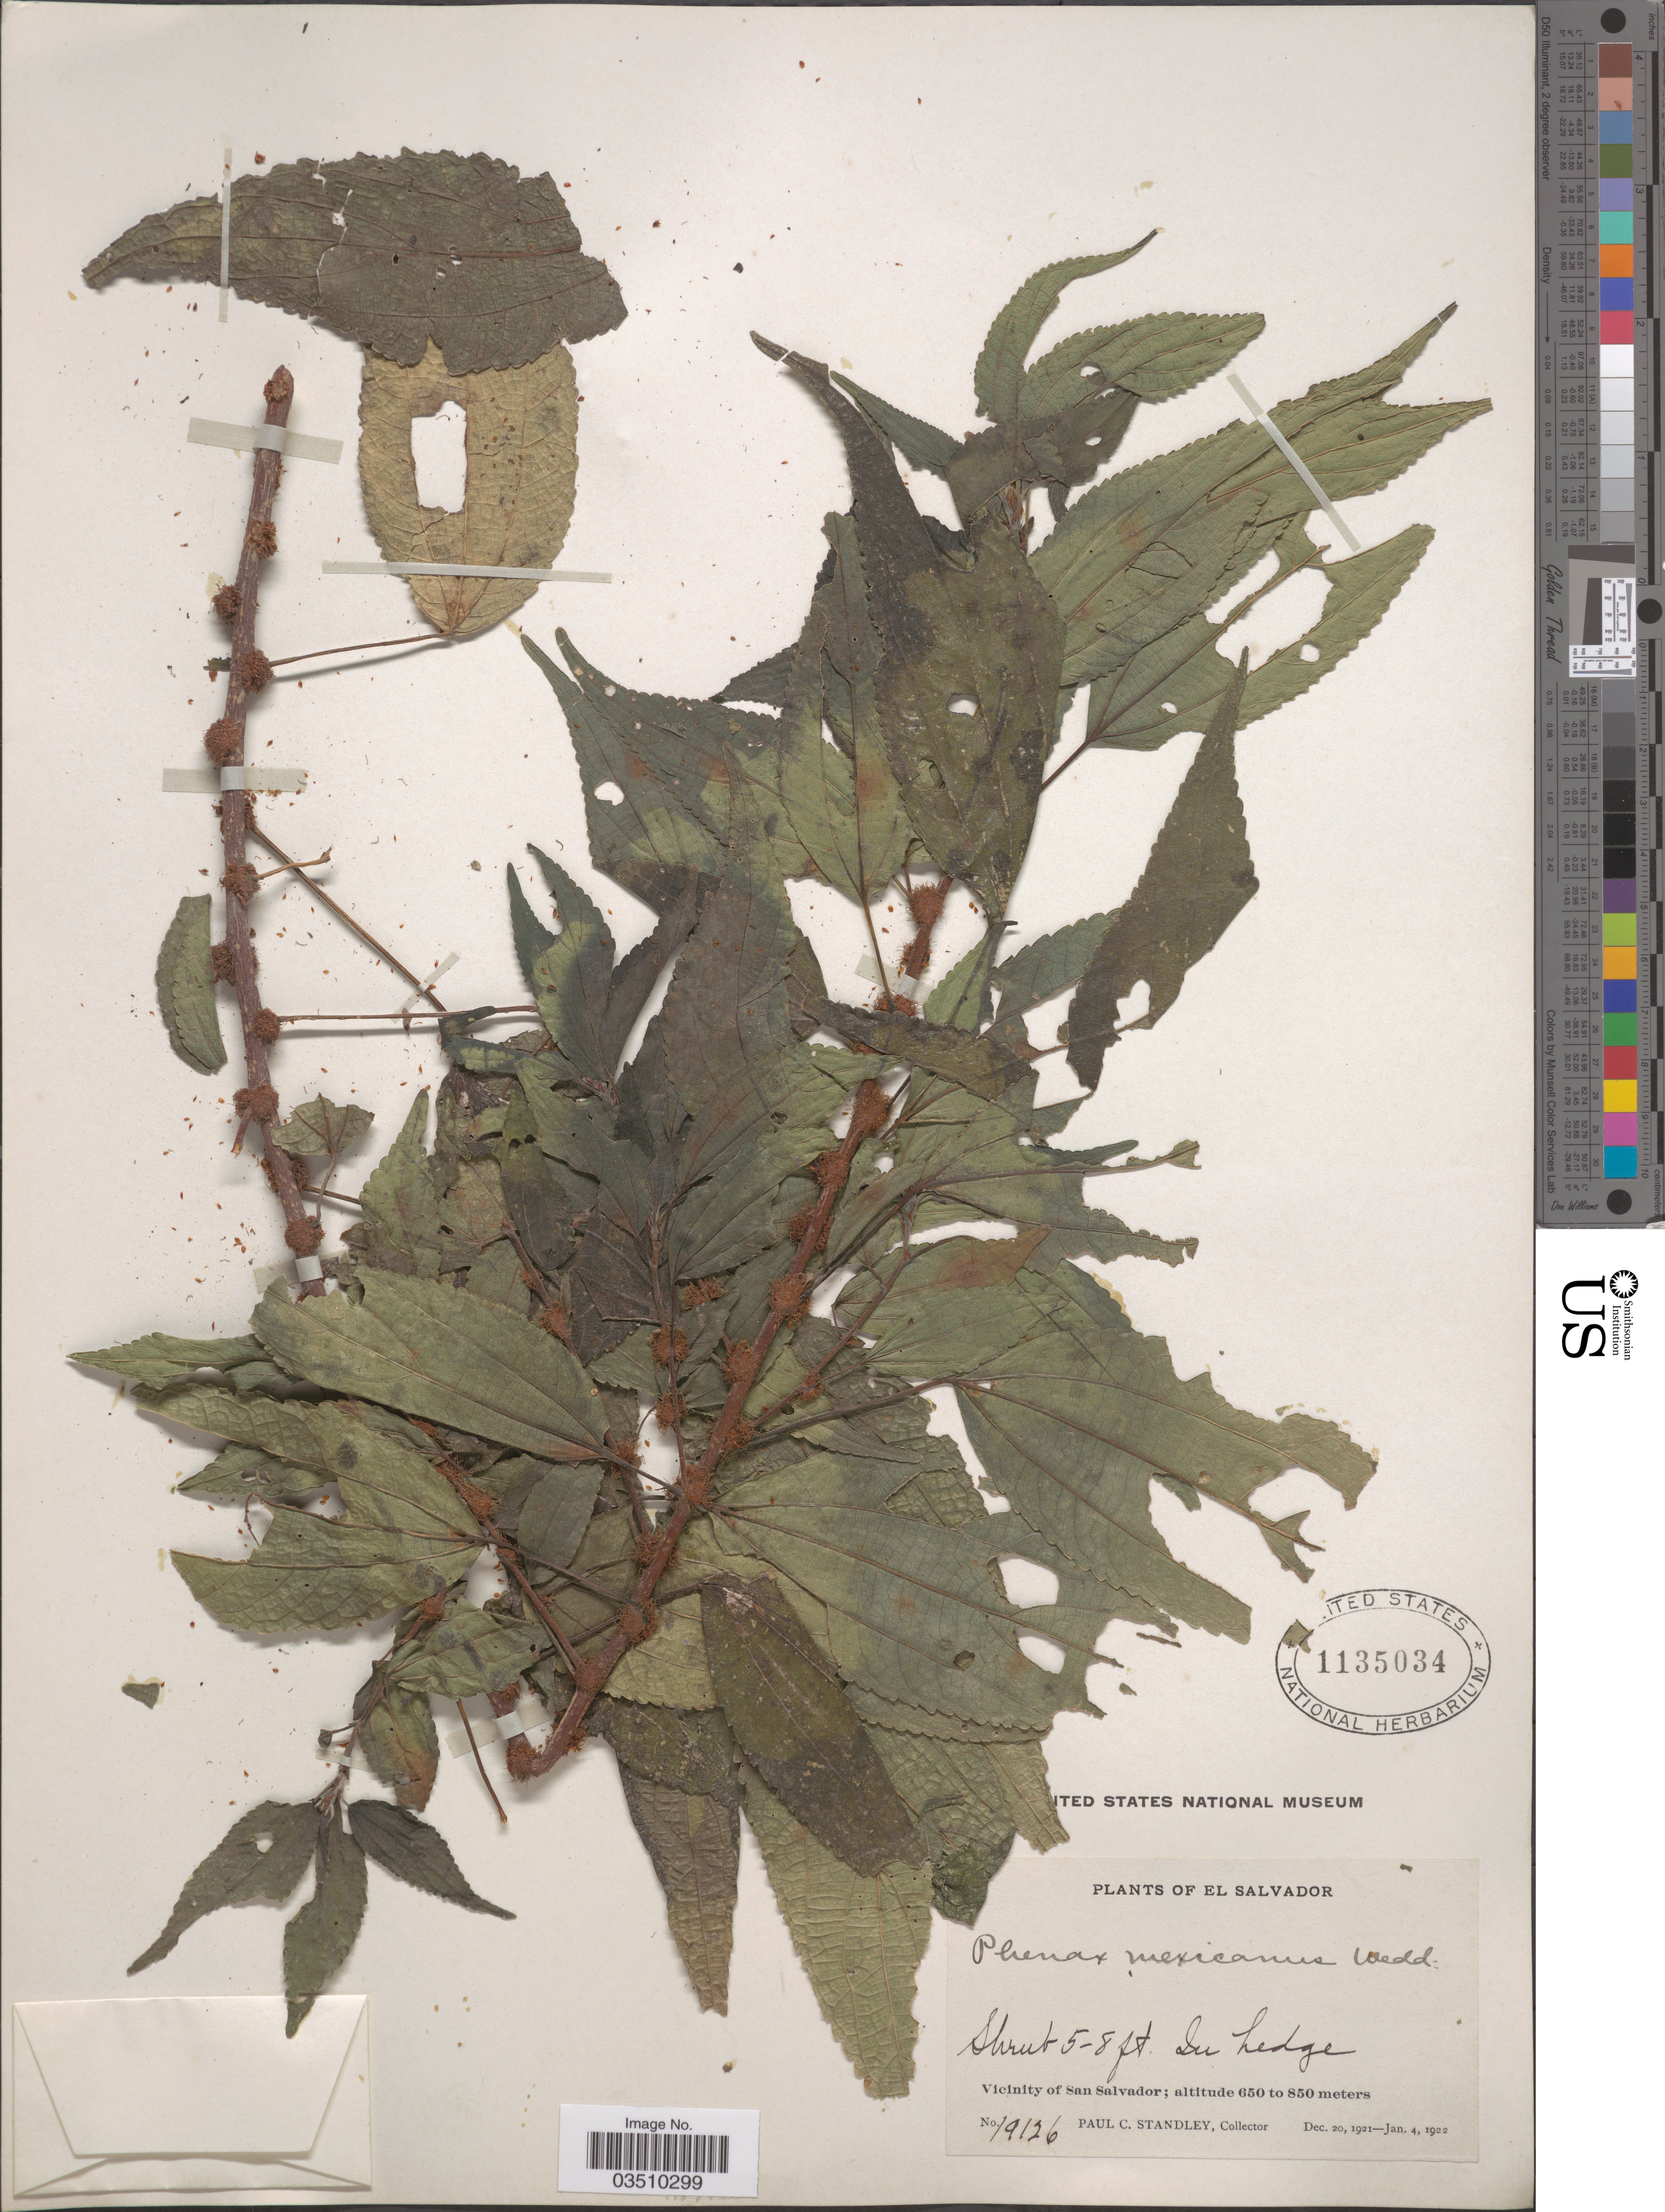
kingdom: Plantae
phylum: Tracheophyta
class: Magnoliopsida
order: Rosales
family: Urticaceae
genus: Phenax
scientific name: Phenax mexicanus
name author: Wedd.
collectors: P. C. Standley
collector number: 19126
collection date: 1921-12-20/1922-01-04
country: El Salvador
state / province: San Salvador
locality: Vicinity of San Salvador.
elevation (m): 650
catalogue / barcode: US 1135034